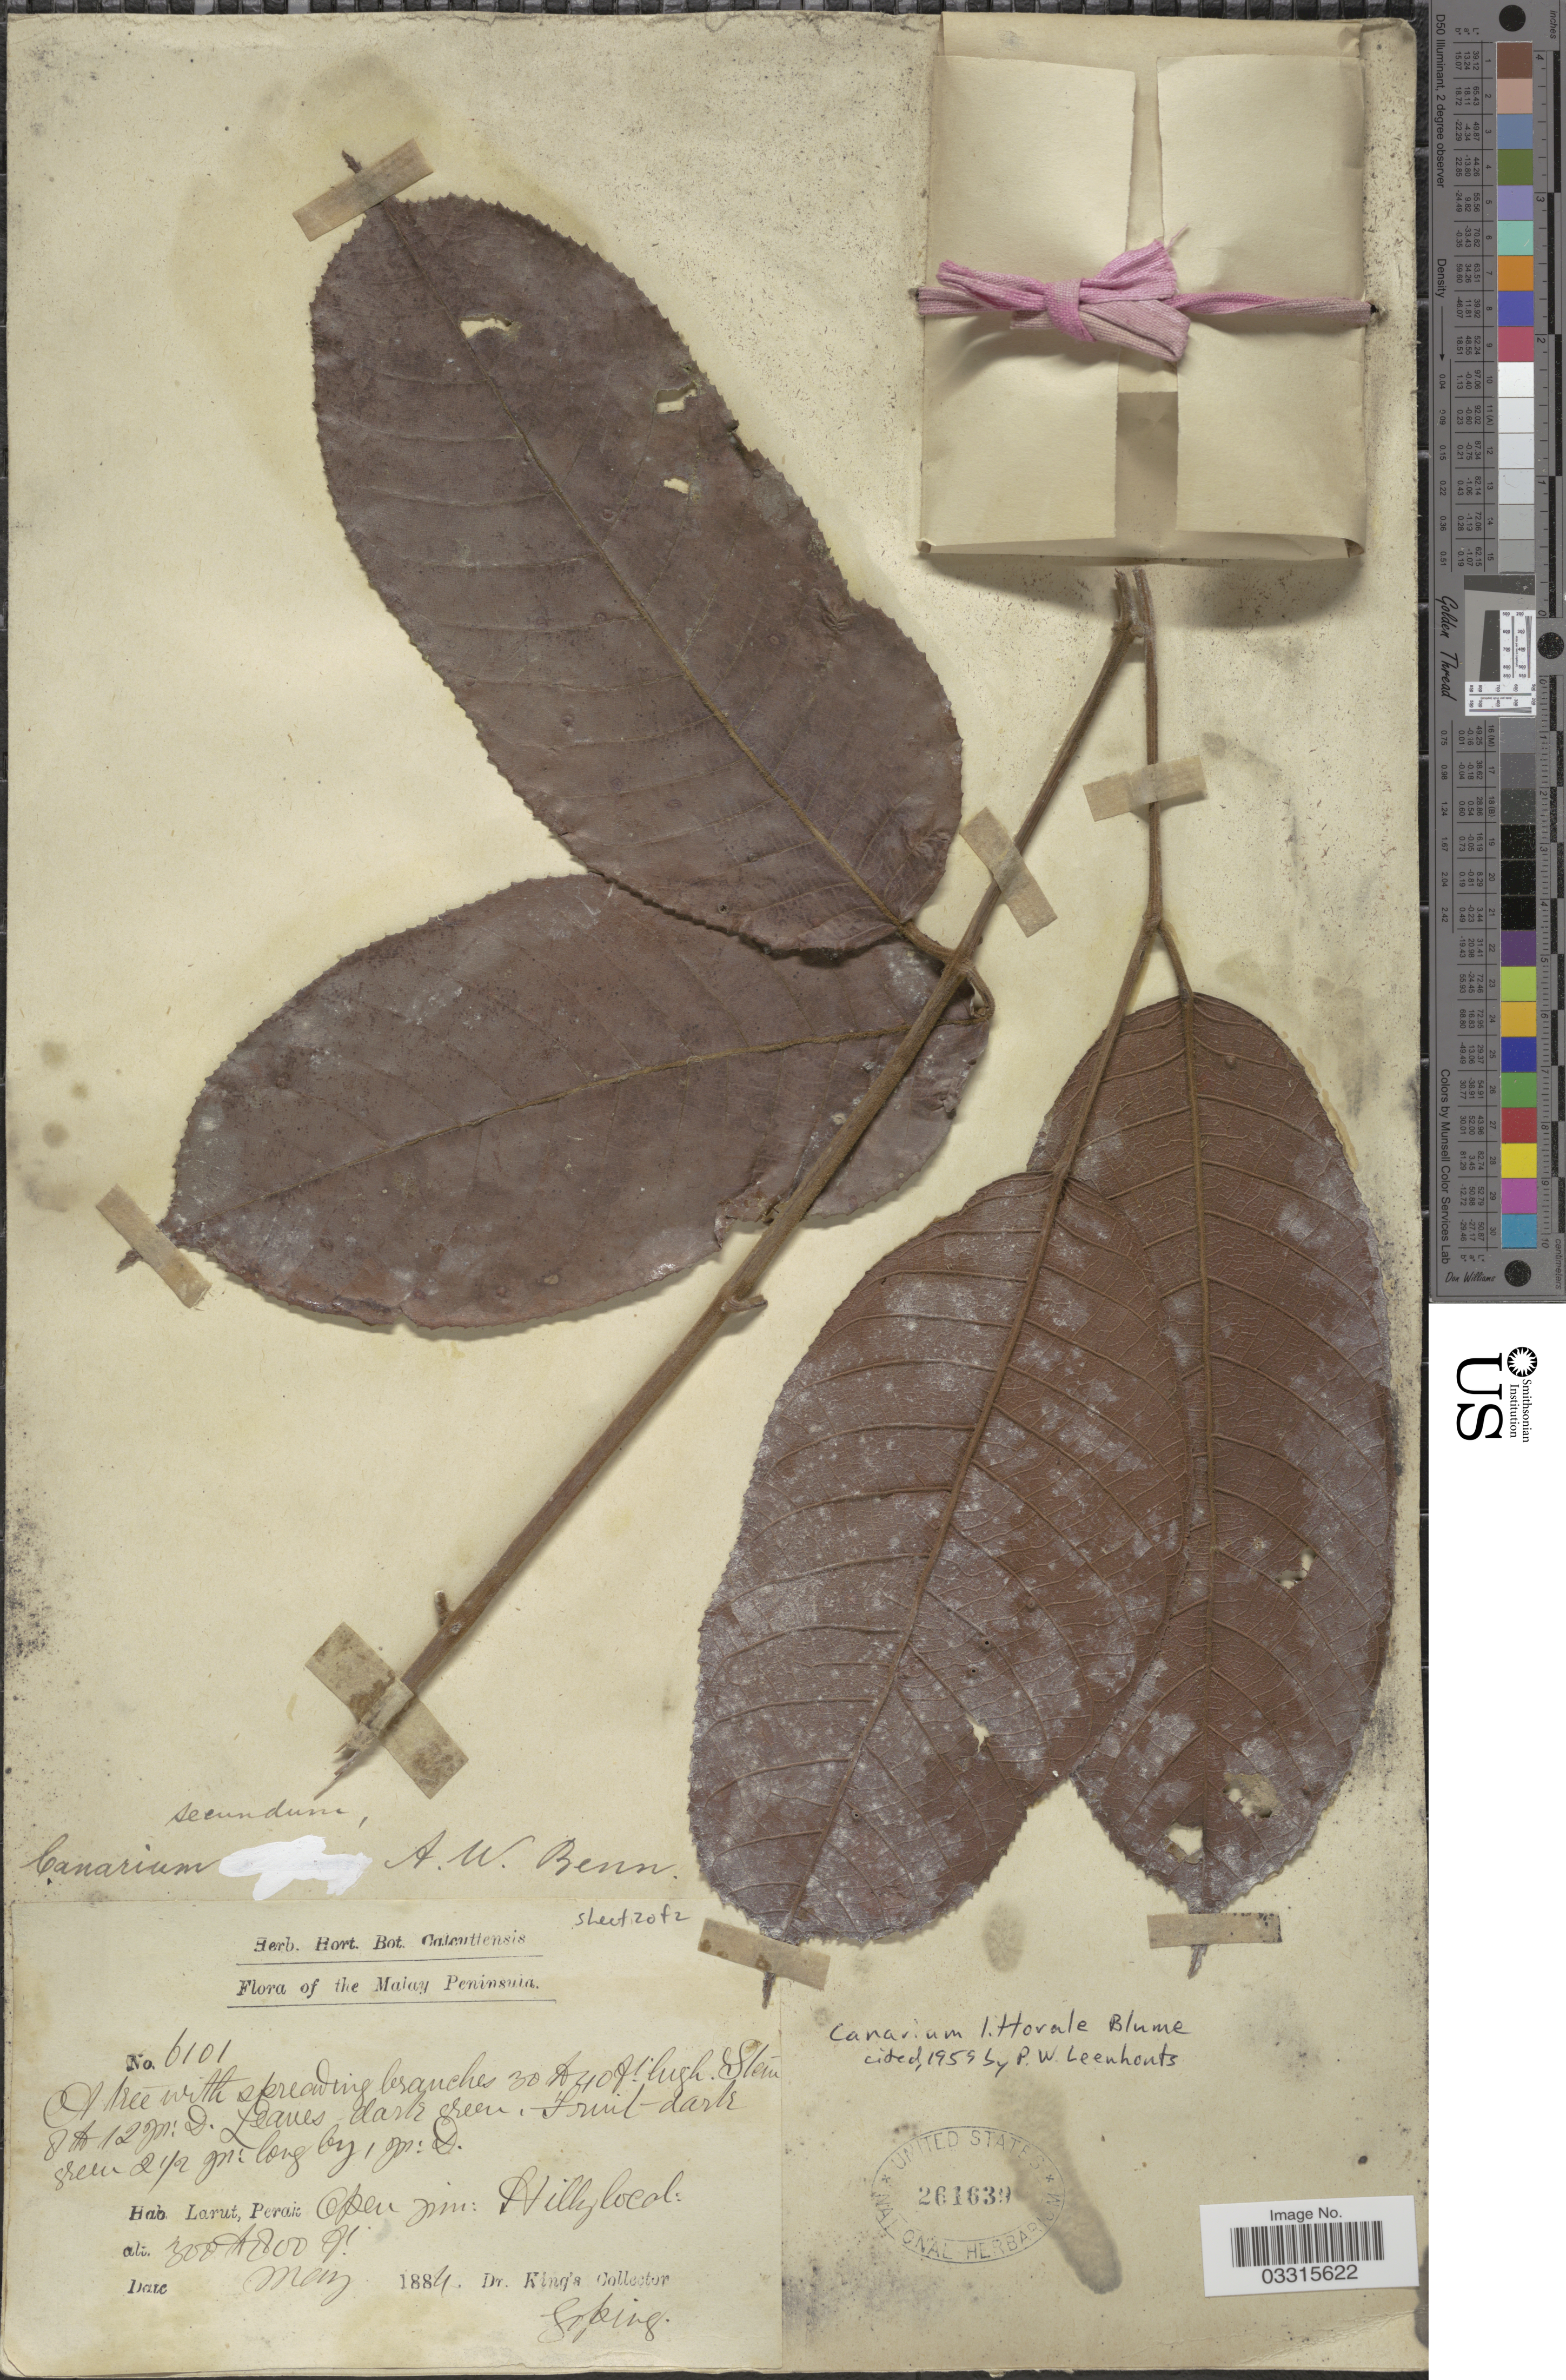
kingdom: Plantae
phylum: Tracheophyta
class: Magnoliopsida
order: Sapindales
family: Burseraceae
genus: Canarium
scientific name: Canarium littorale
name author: Blume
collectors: Dr. King's collector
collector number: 6101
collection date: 1884-05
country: Malaysia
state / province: Perak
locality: Malay Peninsula. Larut.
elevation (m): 91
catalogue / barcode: US 261639